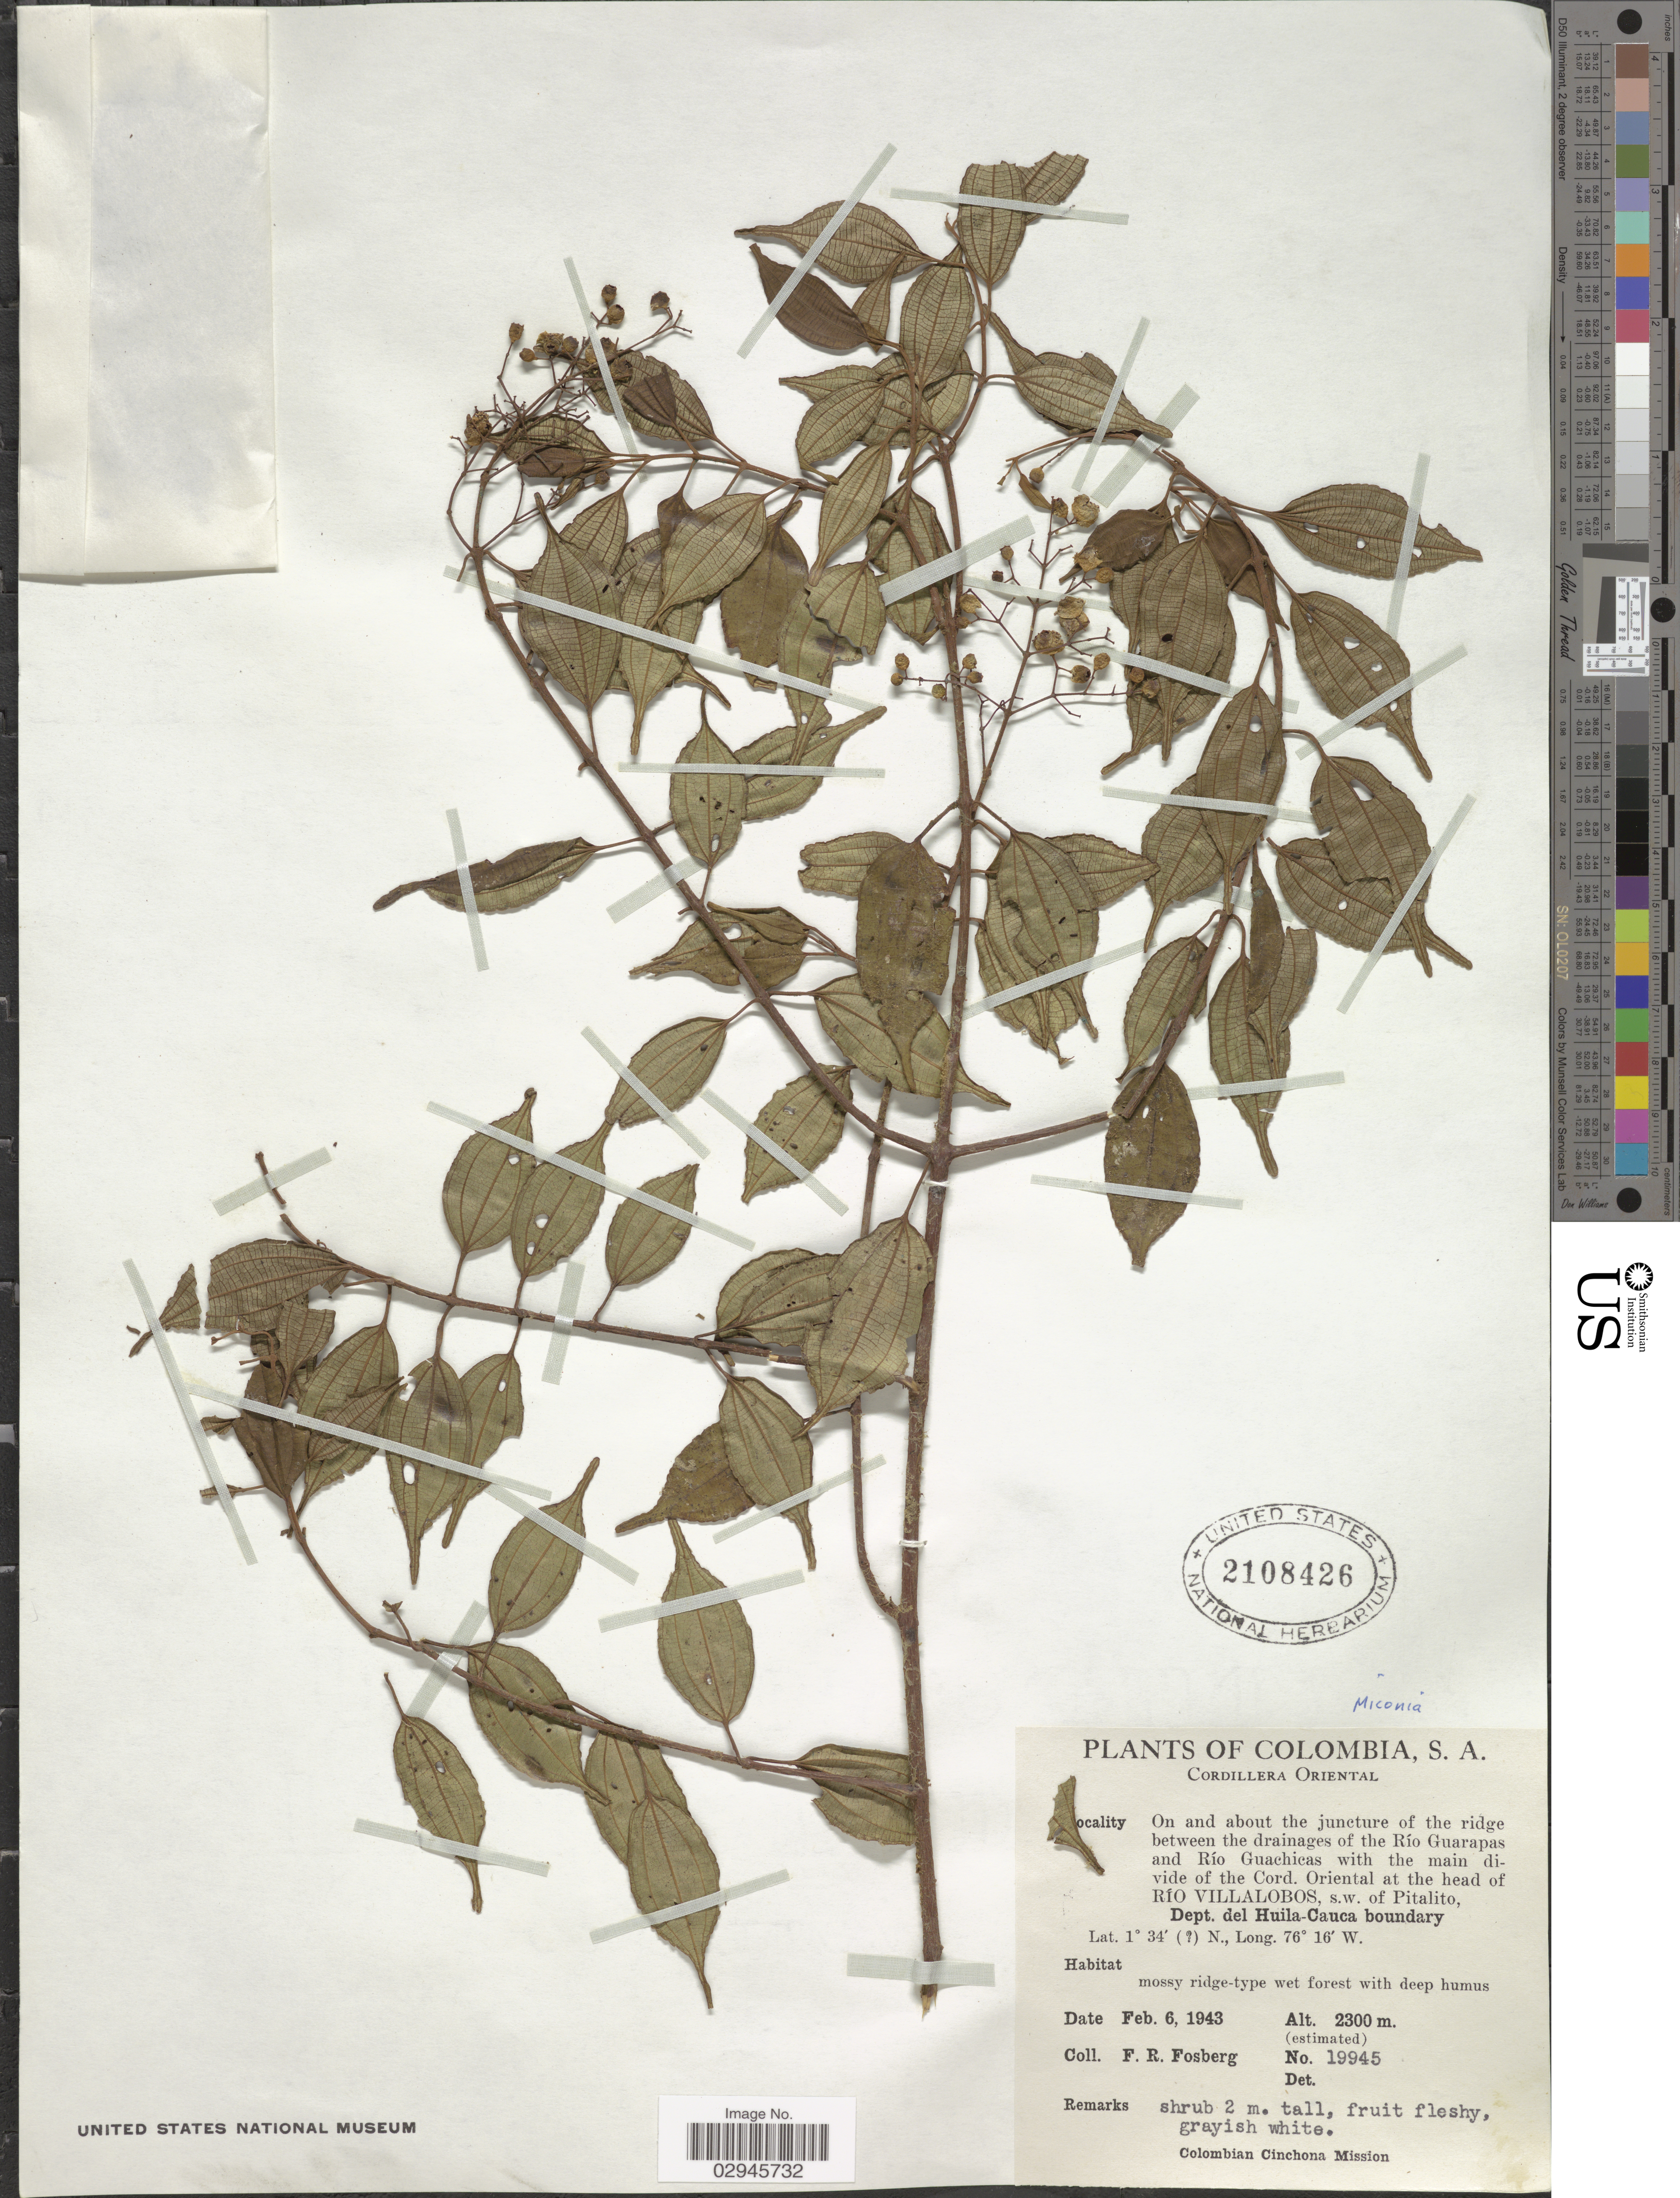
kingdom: Plantae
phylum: Tracheophyta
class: Magnoliopsida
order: Myrtales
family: Melastomataceae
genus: Miconia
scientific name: Miconia sp.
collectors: F. R. Fosberg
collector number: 19945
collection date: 1943-02-06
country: Colombia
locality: Cordillera Oriental. On and about the juncture of the ridge between the drainages of the Río Guarapas and Río Guachicas with the main divide of the Cord. Oriental at the head of Río Villalobos, s.w. of Pitalito, Dept. del Huila-Cauca boundary.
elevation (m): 2300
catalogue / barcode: US 2108426